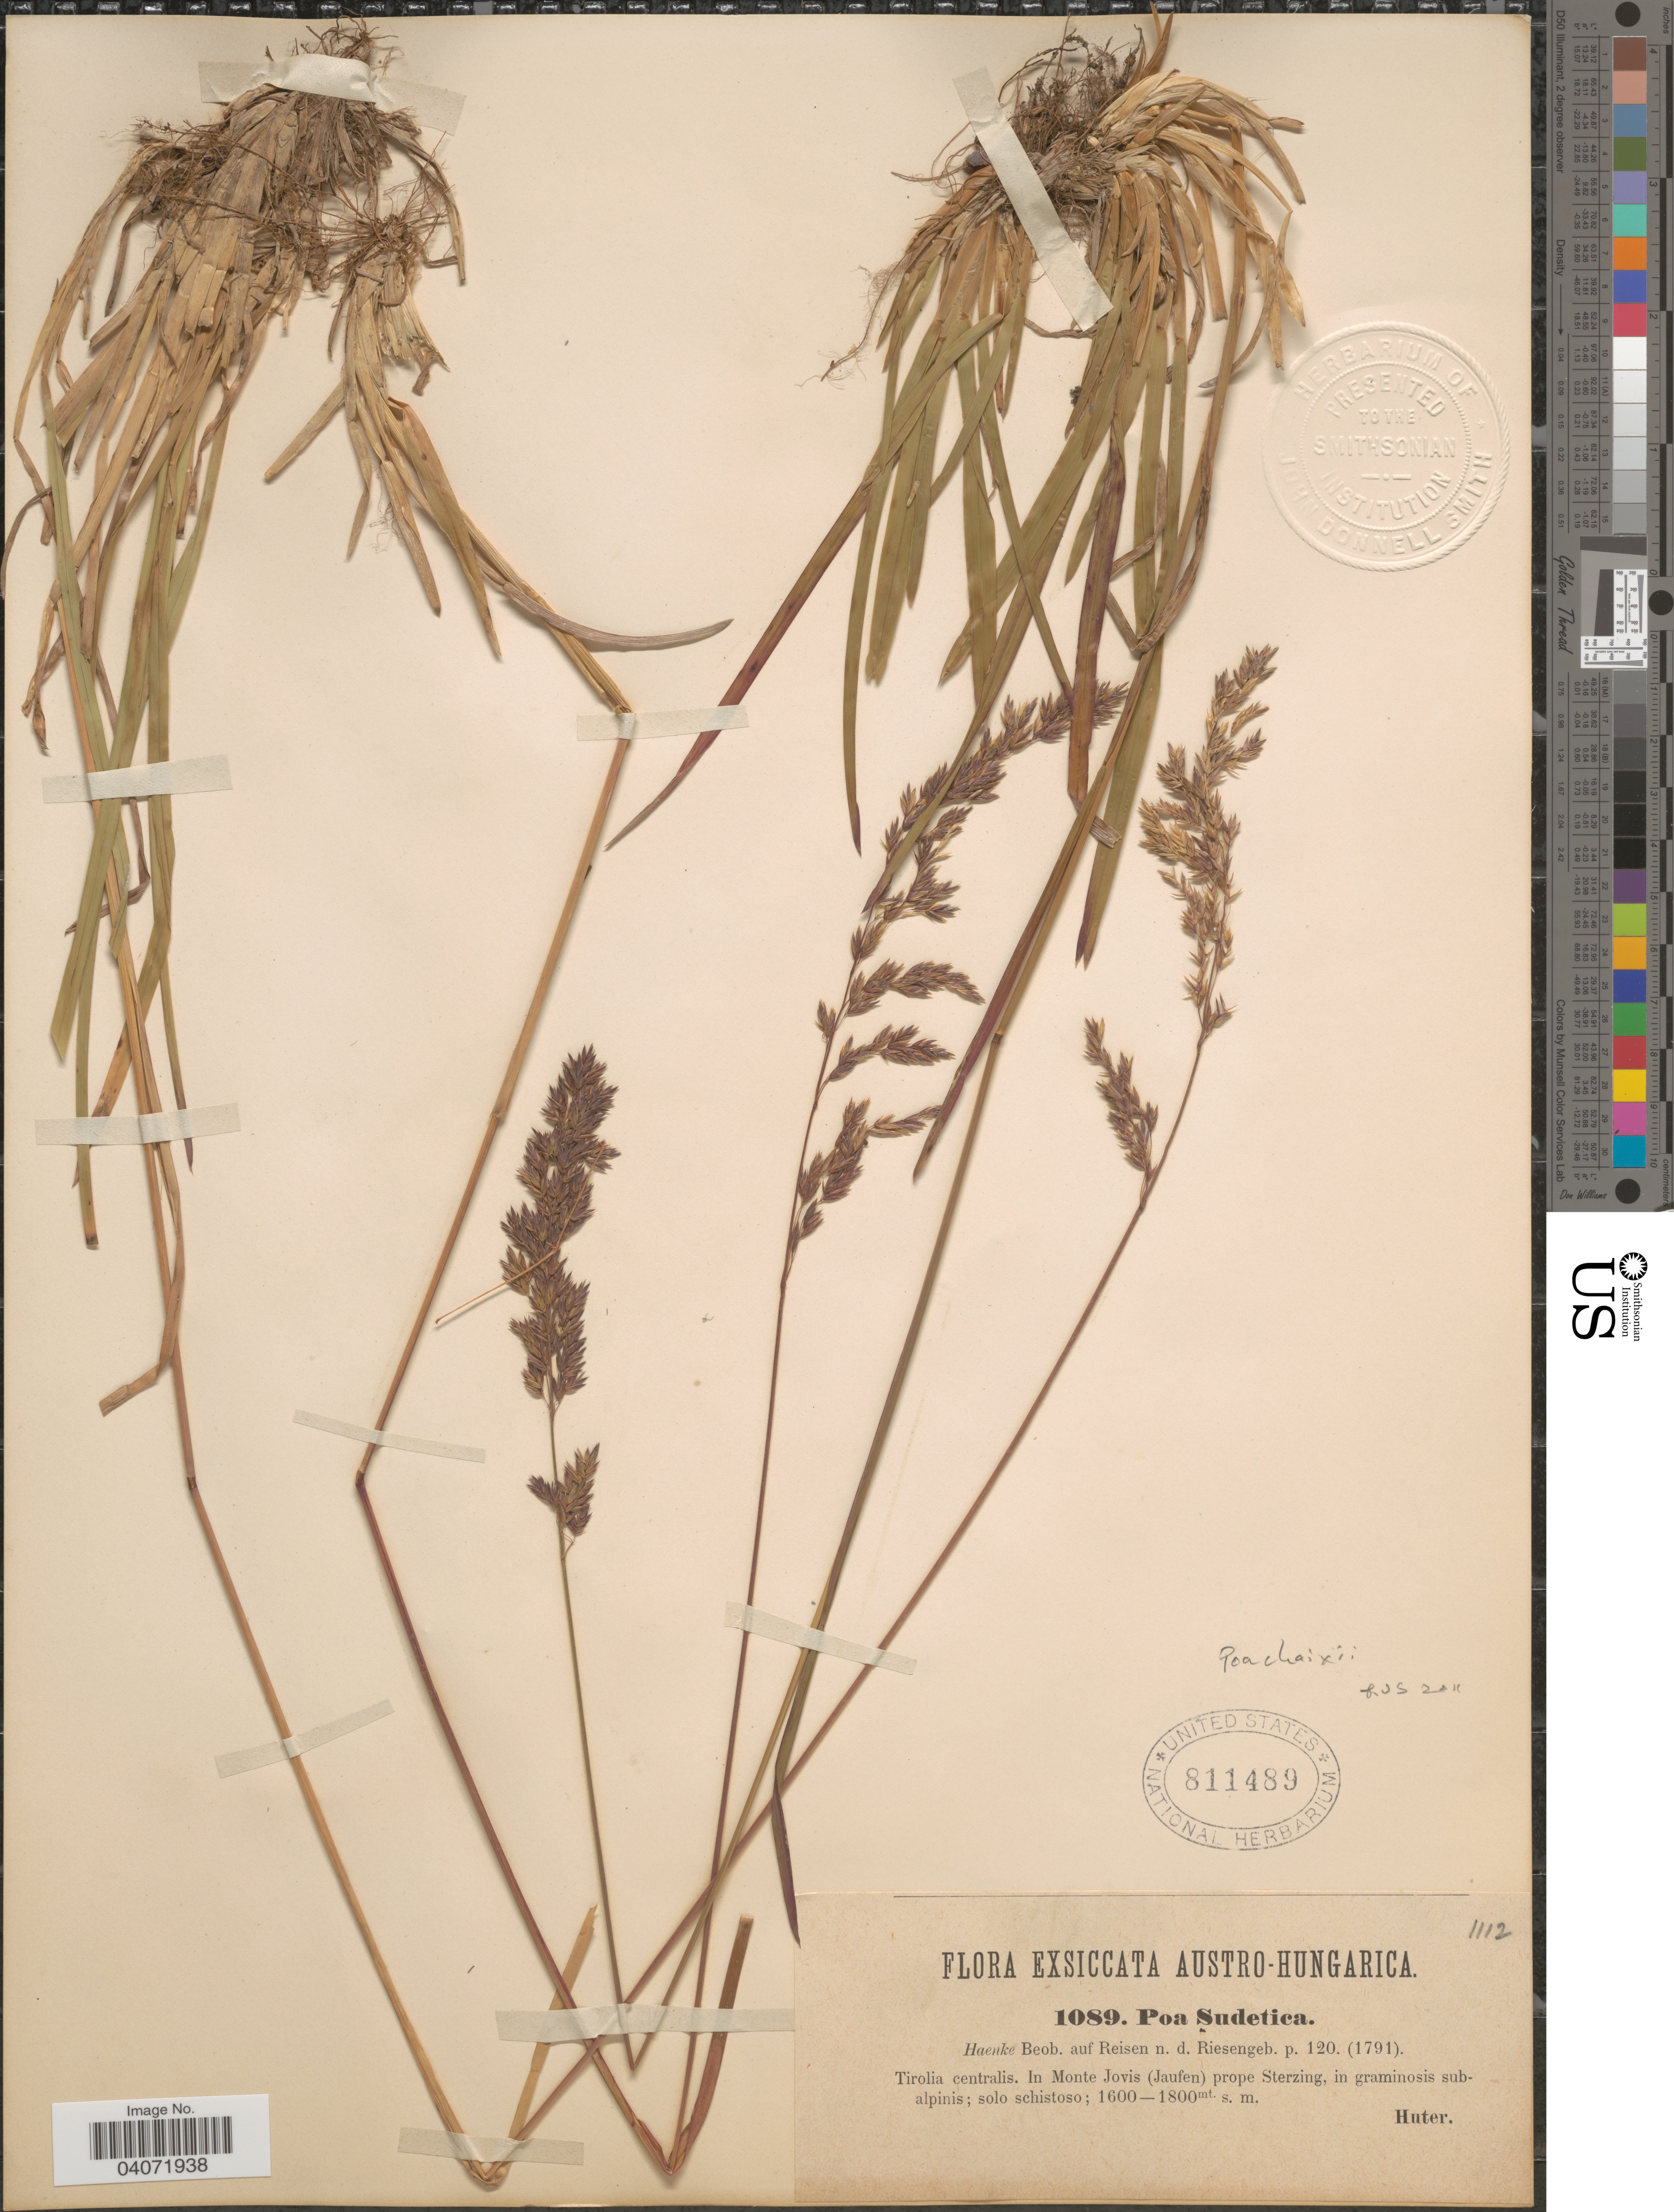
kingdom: Plantae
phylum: Tracheophyta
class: Liliopsida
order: Poales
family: Poaceae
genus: Poa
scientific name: Poa chaixii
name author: Vill.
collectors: -. Huter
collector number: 1089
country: Italy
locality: Tirolia centralis. In Monte Jovis (Jaufen) prope Sterzing, in graminosis sub-alpinis; solo schistoso.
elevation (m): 1600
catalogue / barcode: US 811489